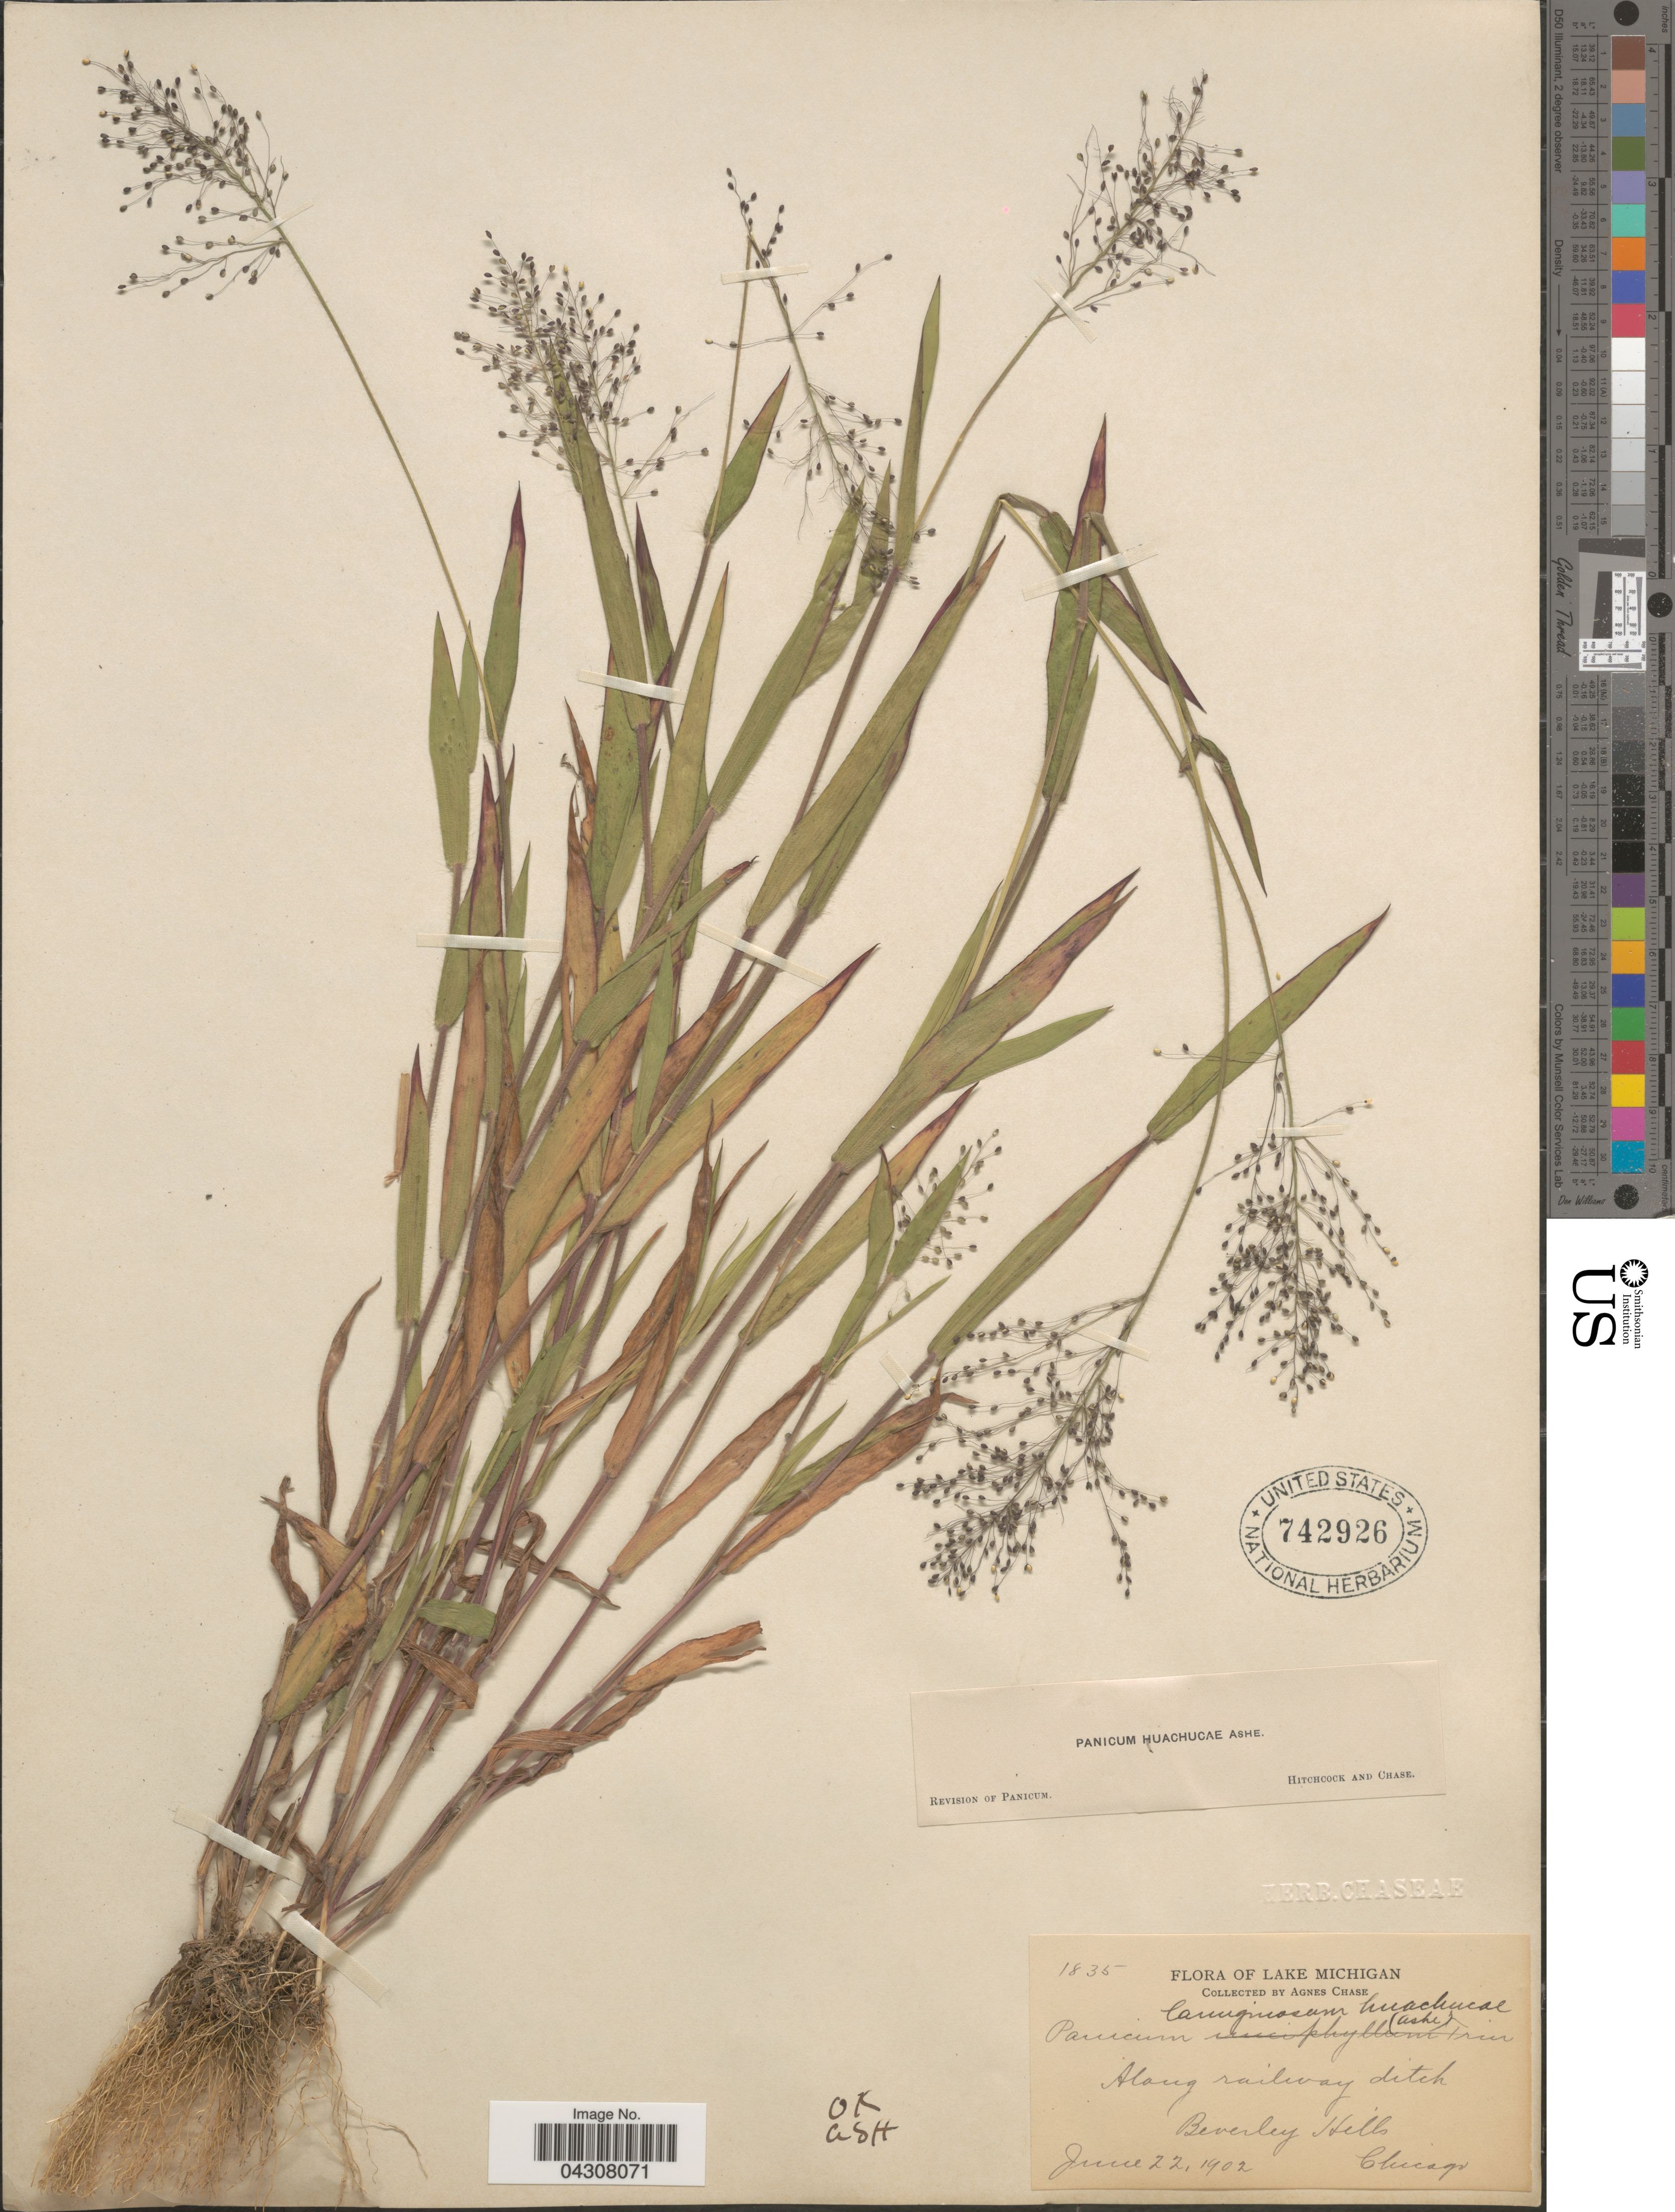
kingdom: Plantae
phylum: Tracheophyta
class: Liliopsida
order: Poales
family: Poaceae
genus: Dichanthelium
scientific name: Dichanthelium acuminatum var. acuminatum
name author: (Sw.) Gould & C.A. Clark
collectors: A. Chase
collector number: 1835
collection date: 1902-06-22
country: United States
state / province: Michigan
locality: Lake Michigan. Along railway ditch Beverley Hills. Chicago.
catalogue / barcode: US 742926